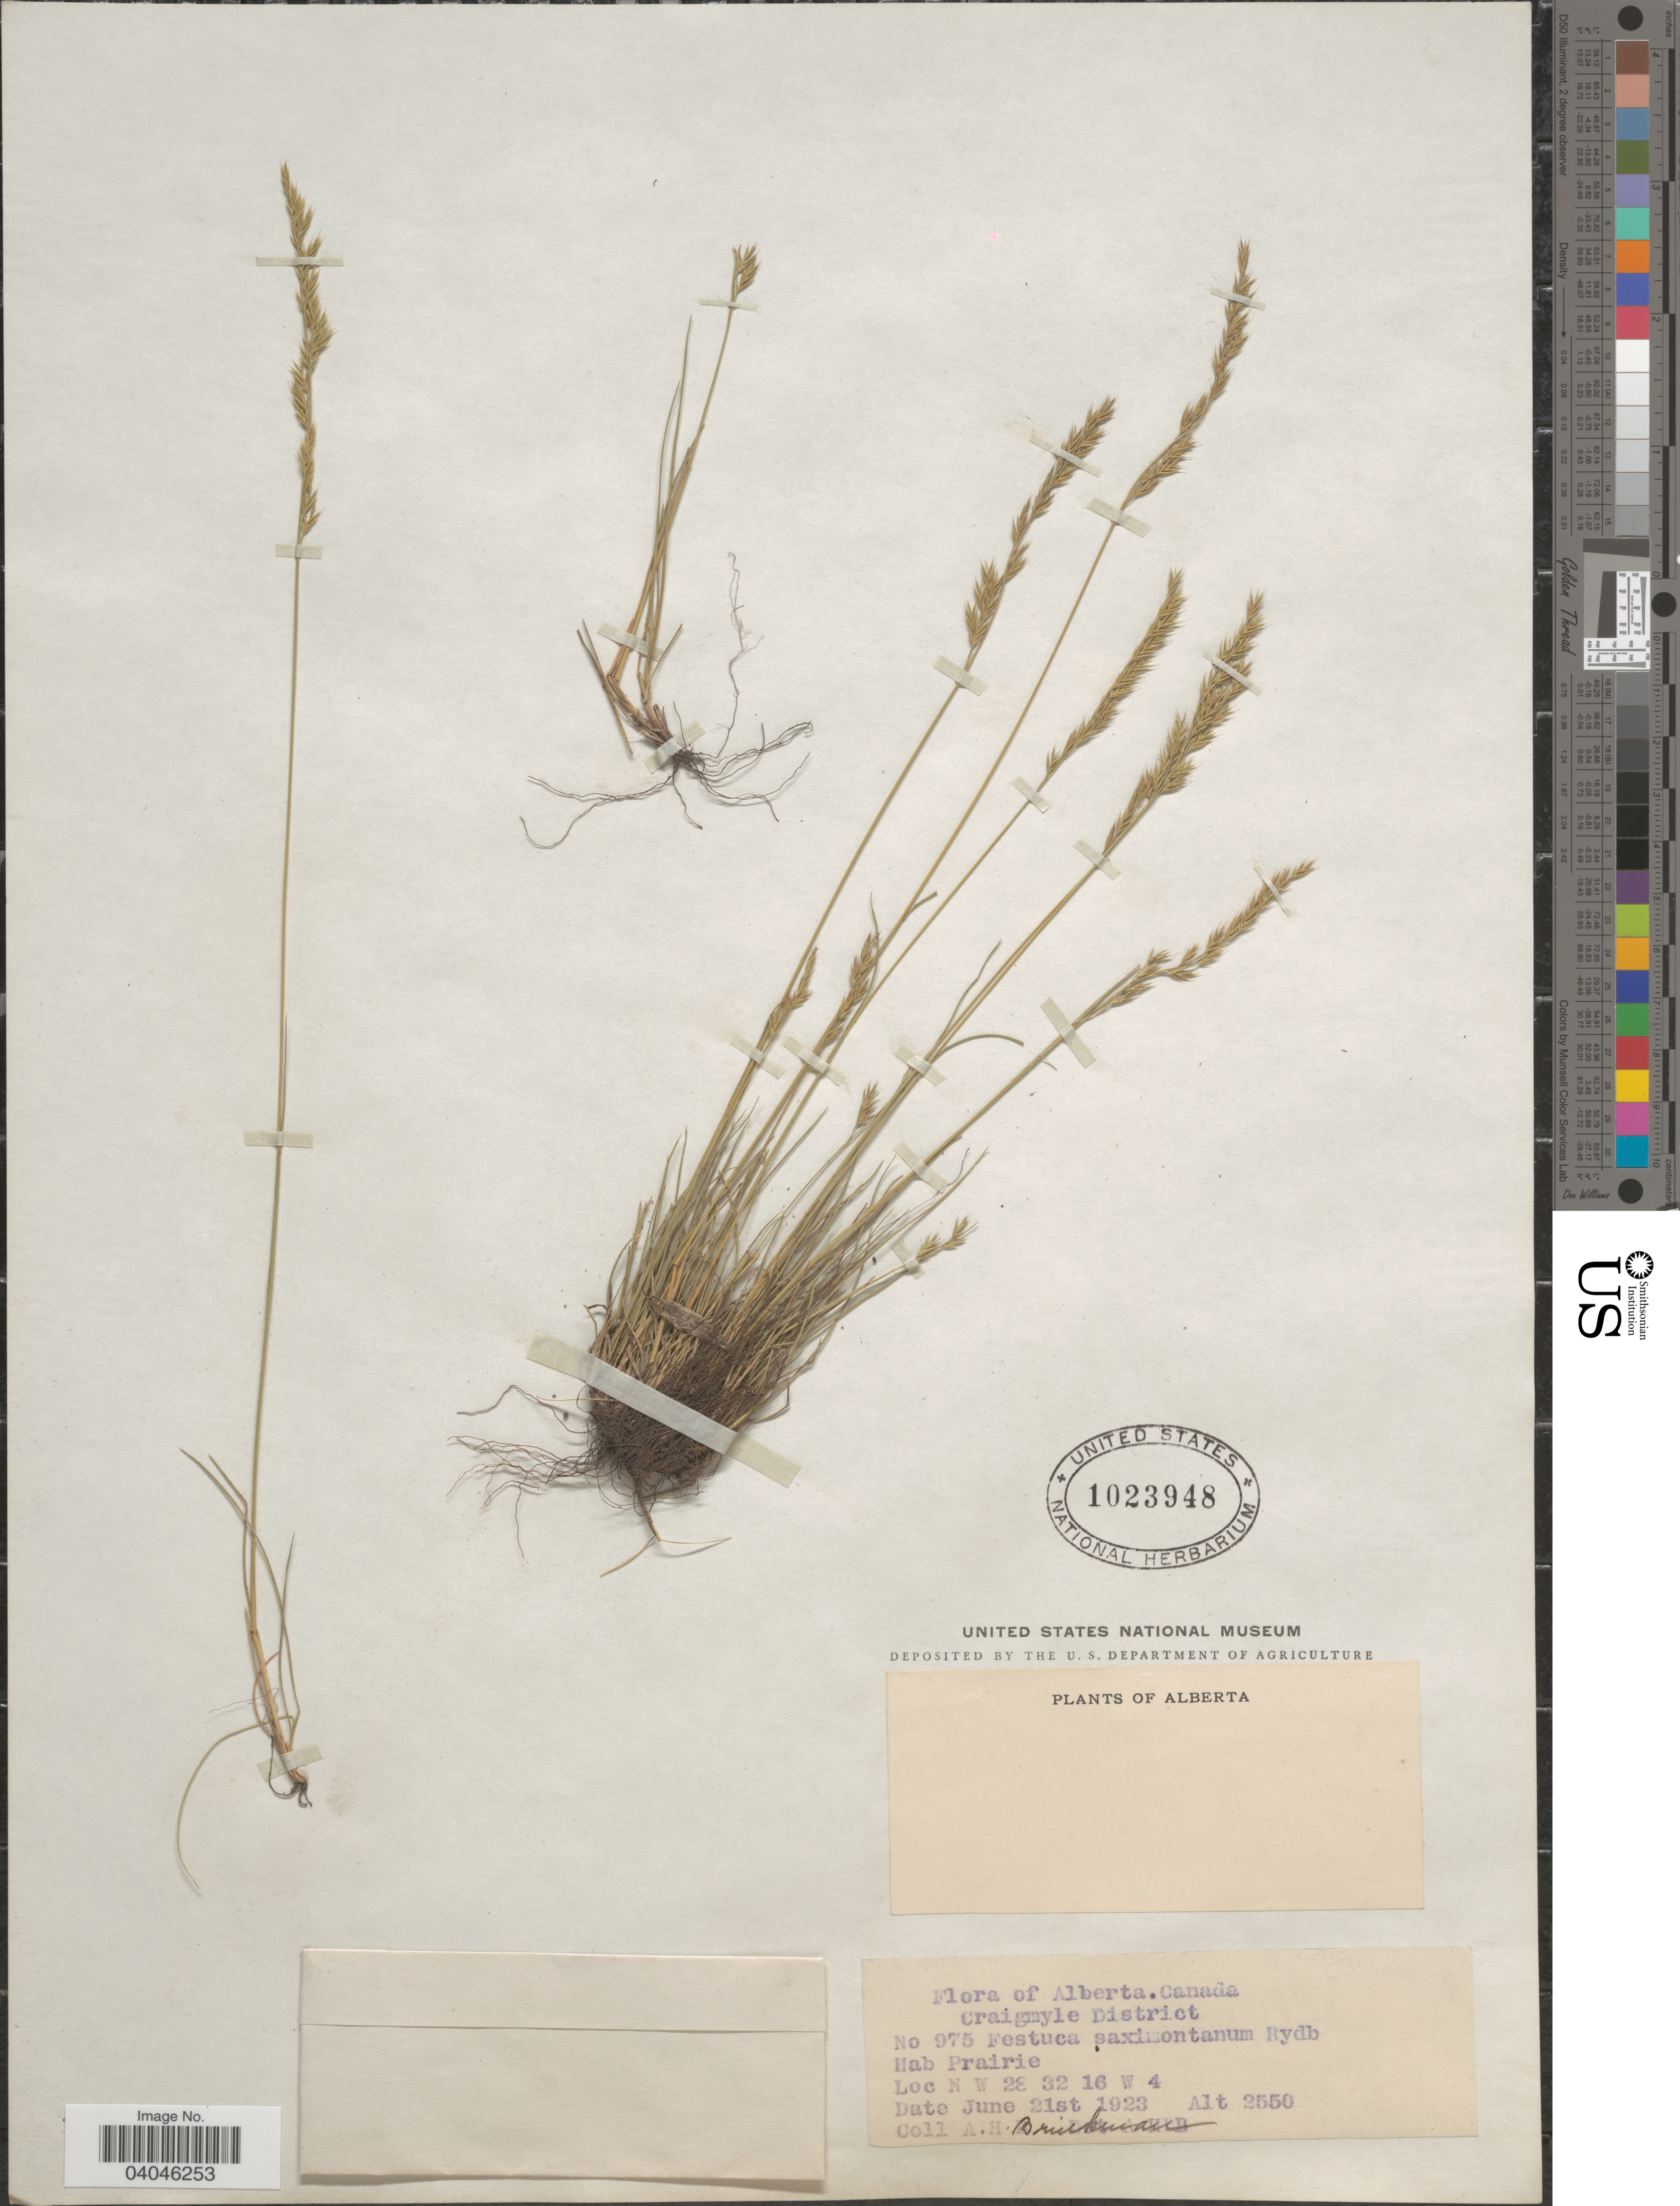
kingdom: Plantae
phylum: Tracheophyta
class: Liliopsida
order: Poales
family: Poaceae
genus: Festuca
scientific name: Festuca saximontana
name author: Rydb.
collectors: A. Brinkman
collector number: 975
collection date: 1923-06-21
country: Canada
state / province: Alberta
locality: Craigmyle District. N W 28 32 16 W 4.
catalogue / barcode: US 1023948